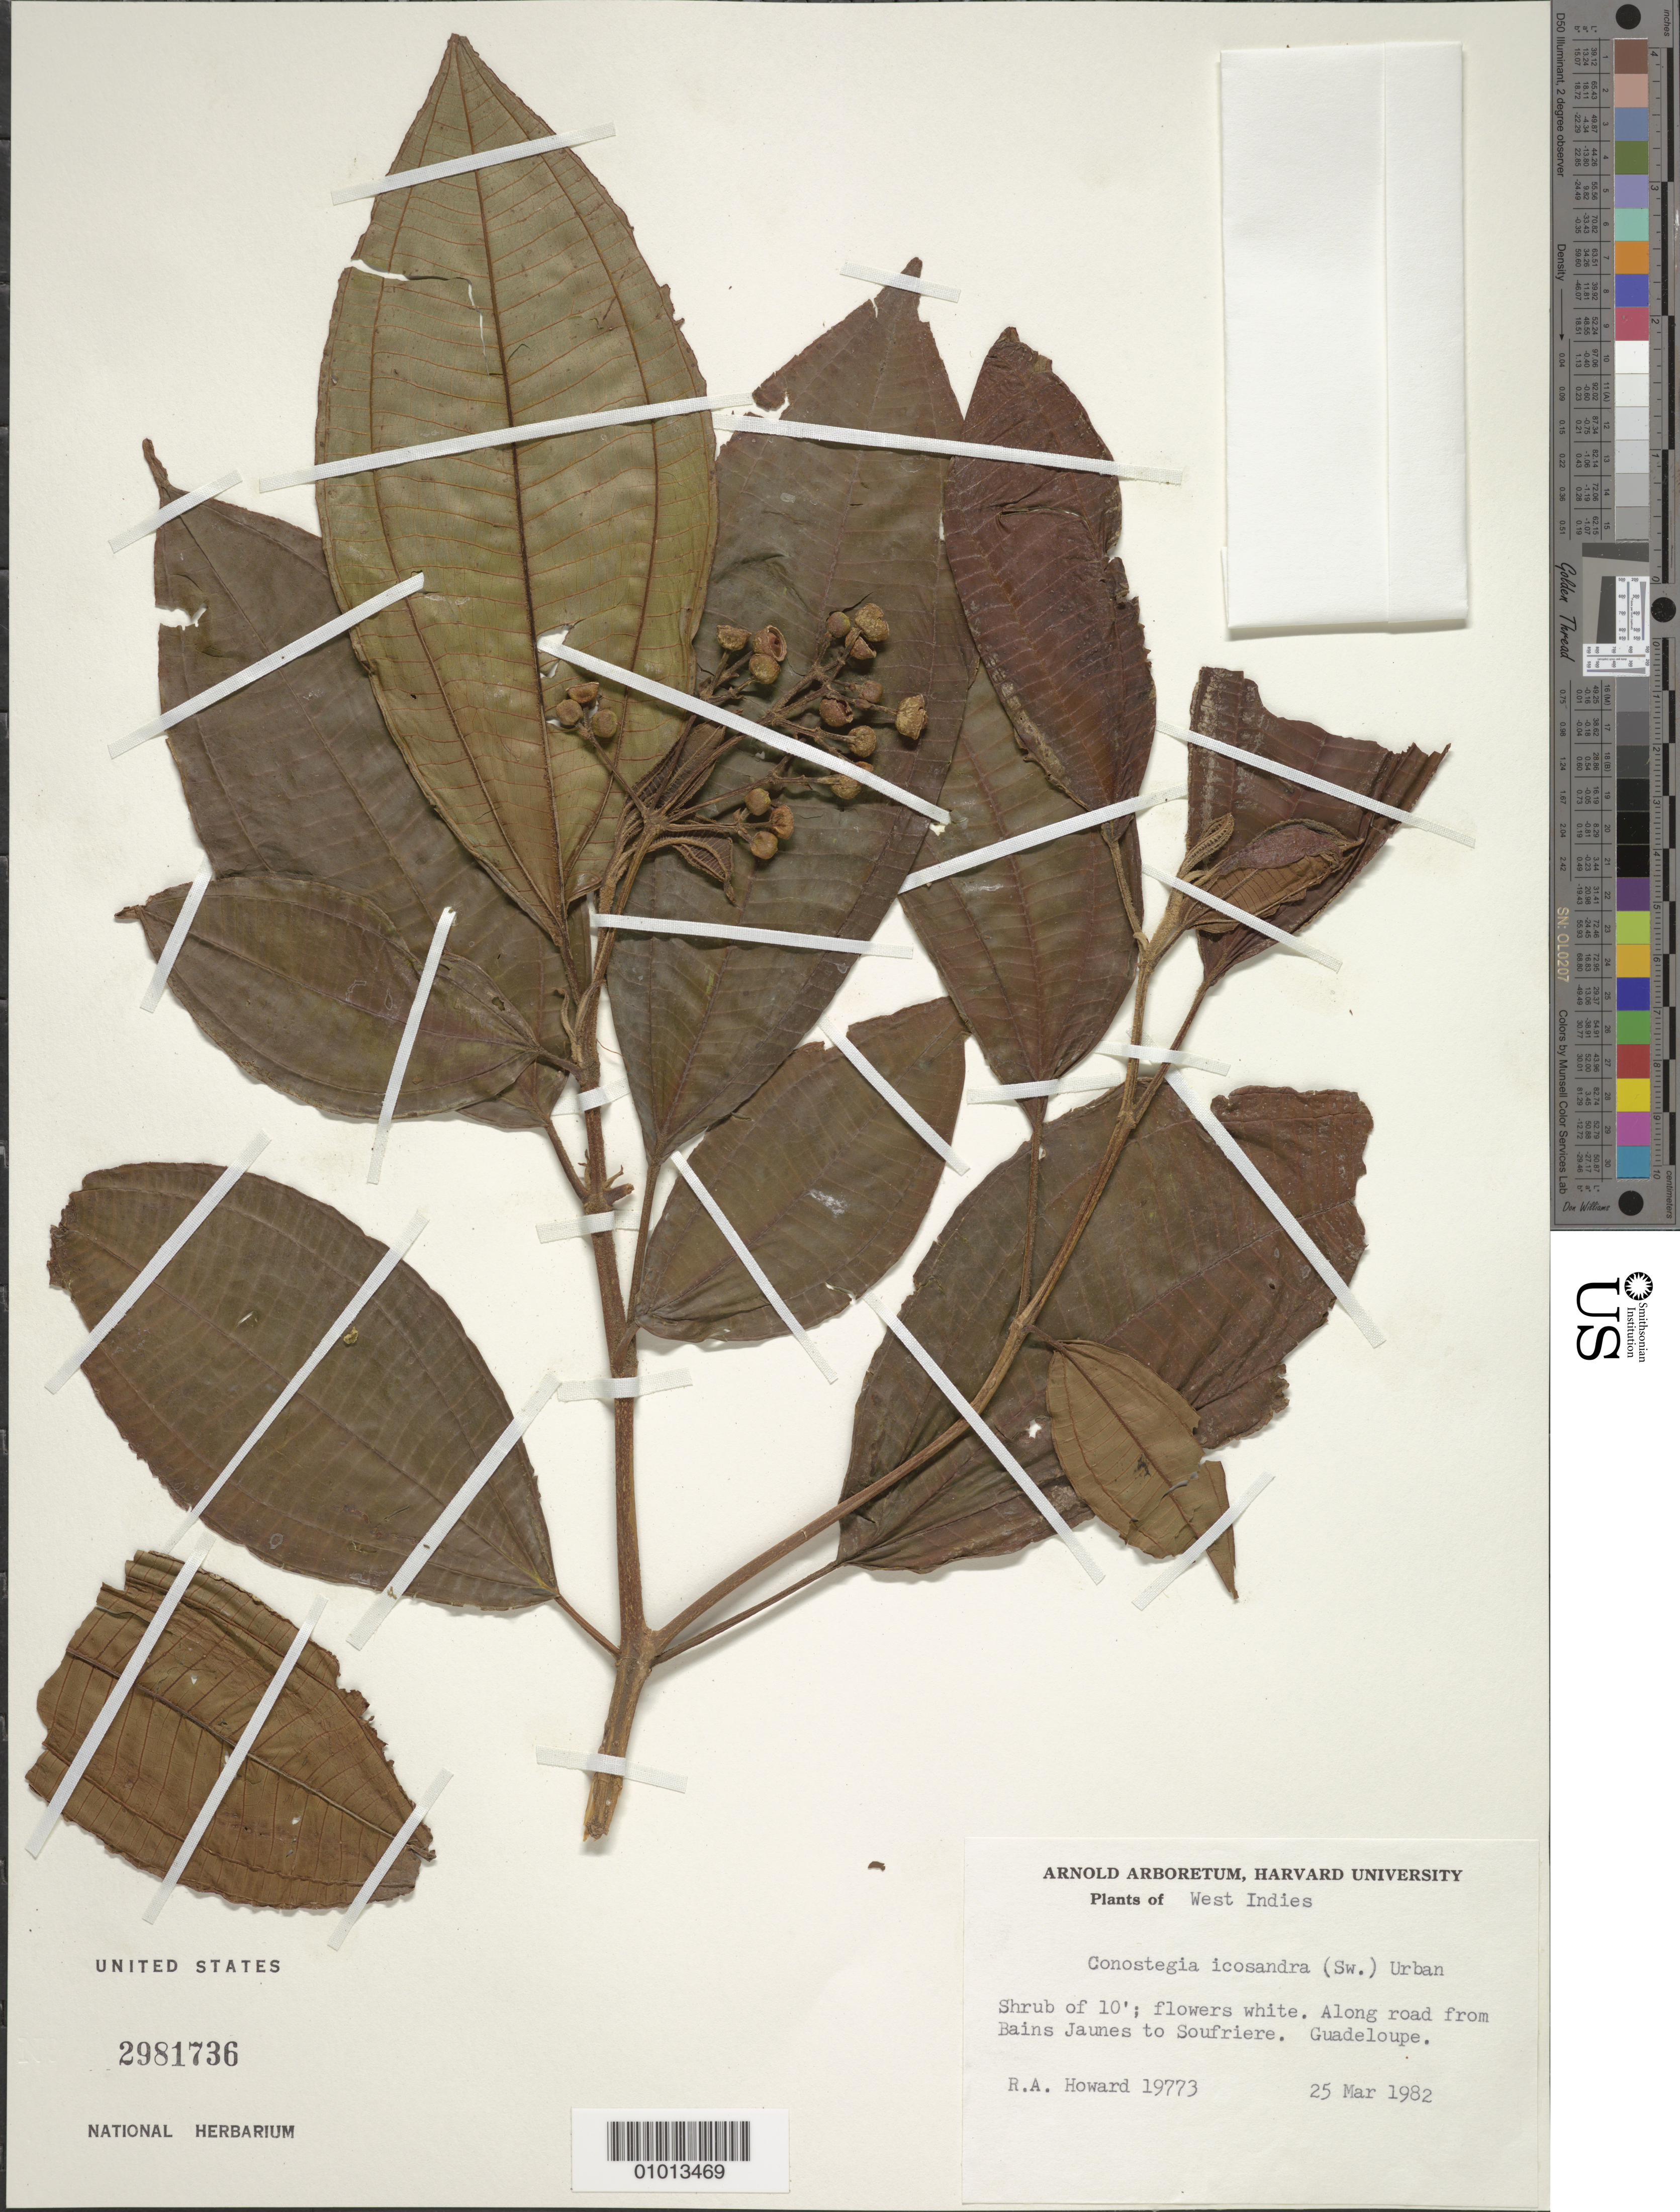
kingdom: Plantae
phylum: Tracheophyta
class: Magnoliopsida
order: Myrtales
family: Melastomataceae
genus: Conostegia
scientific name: Conostegia icosandra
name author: (Sw.) Urb.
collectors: R. A. Howard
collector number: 19773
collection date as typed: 25 Mar 1982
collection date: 1982-03-25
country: Guadeloupe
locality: Road from Bains Jaunes to Soufriere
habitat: Along road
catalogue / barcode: US 2981736